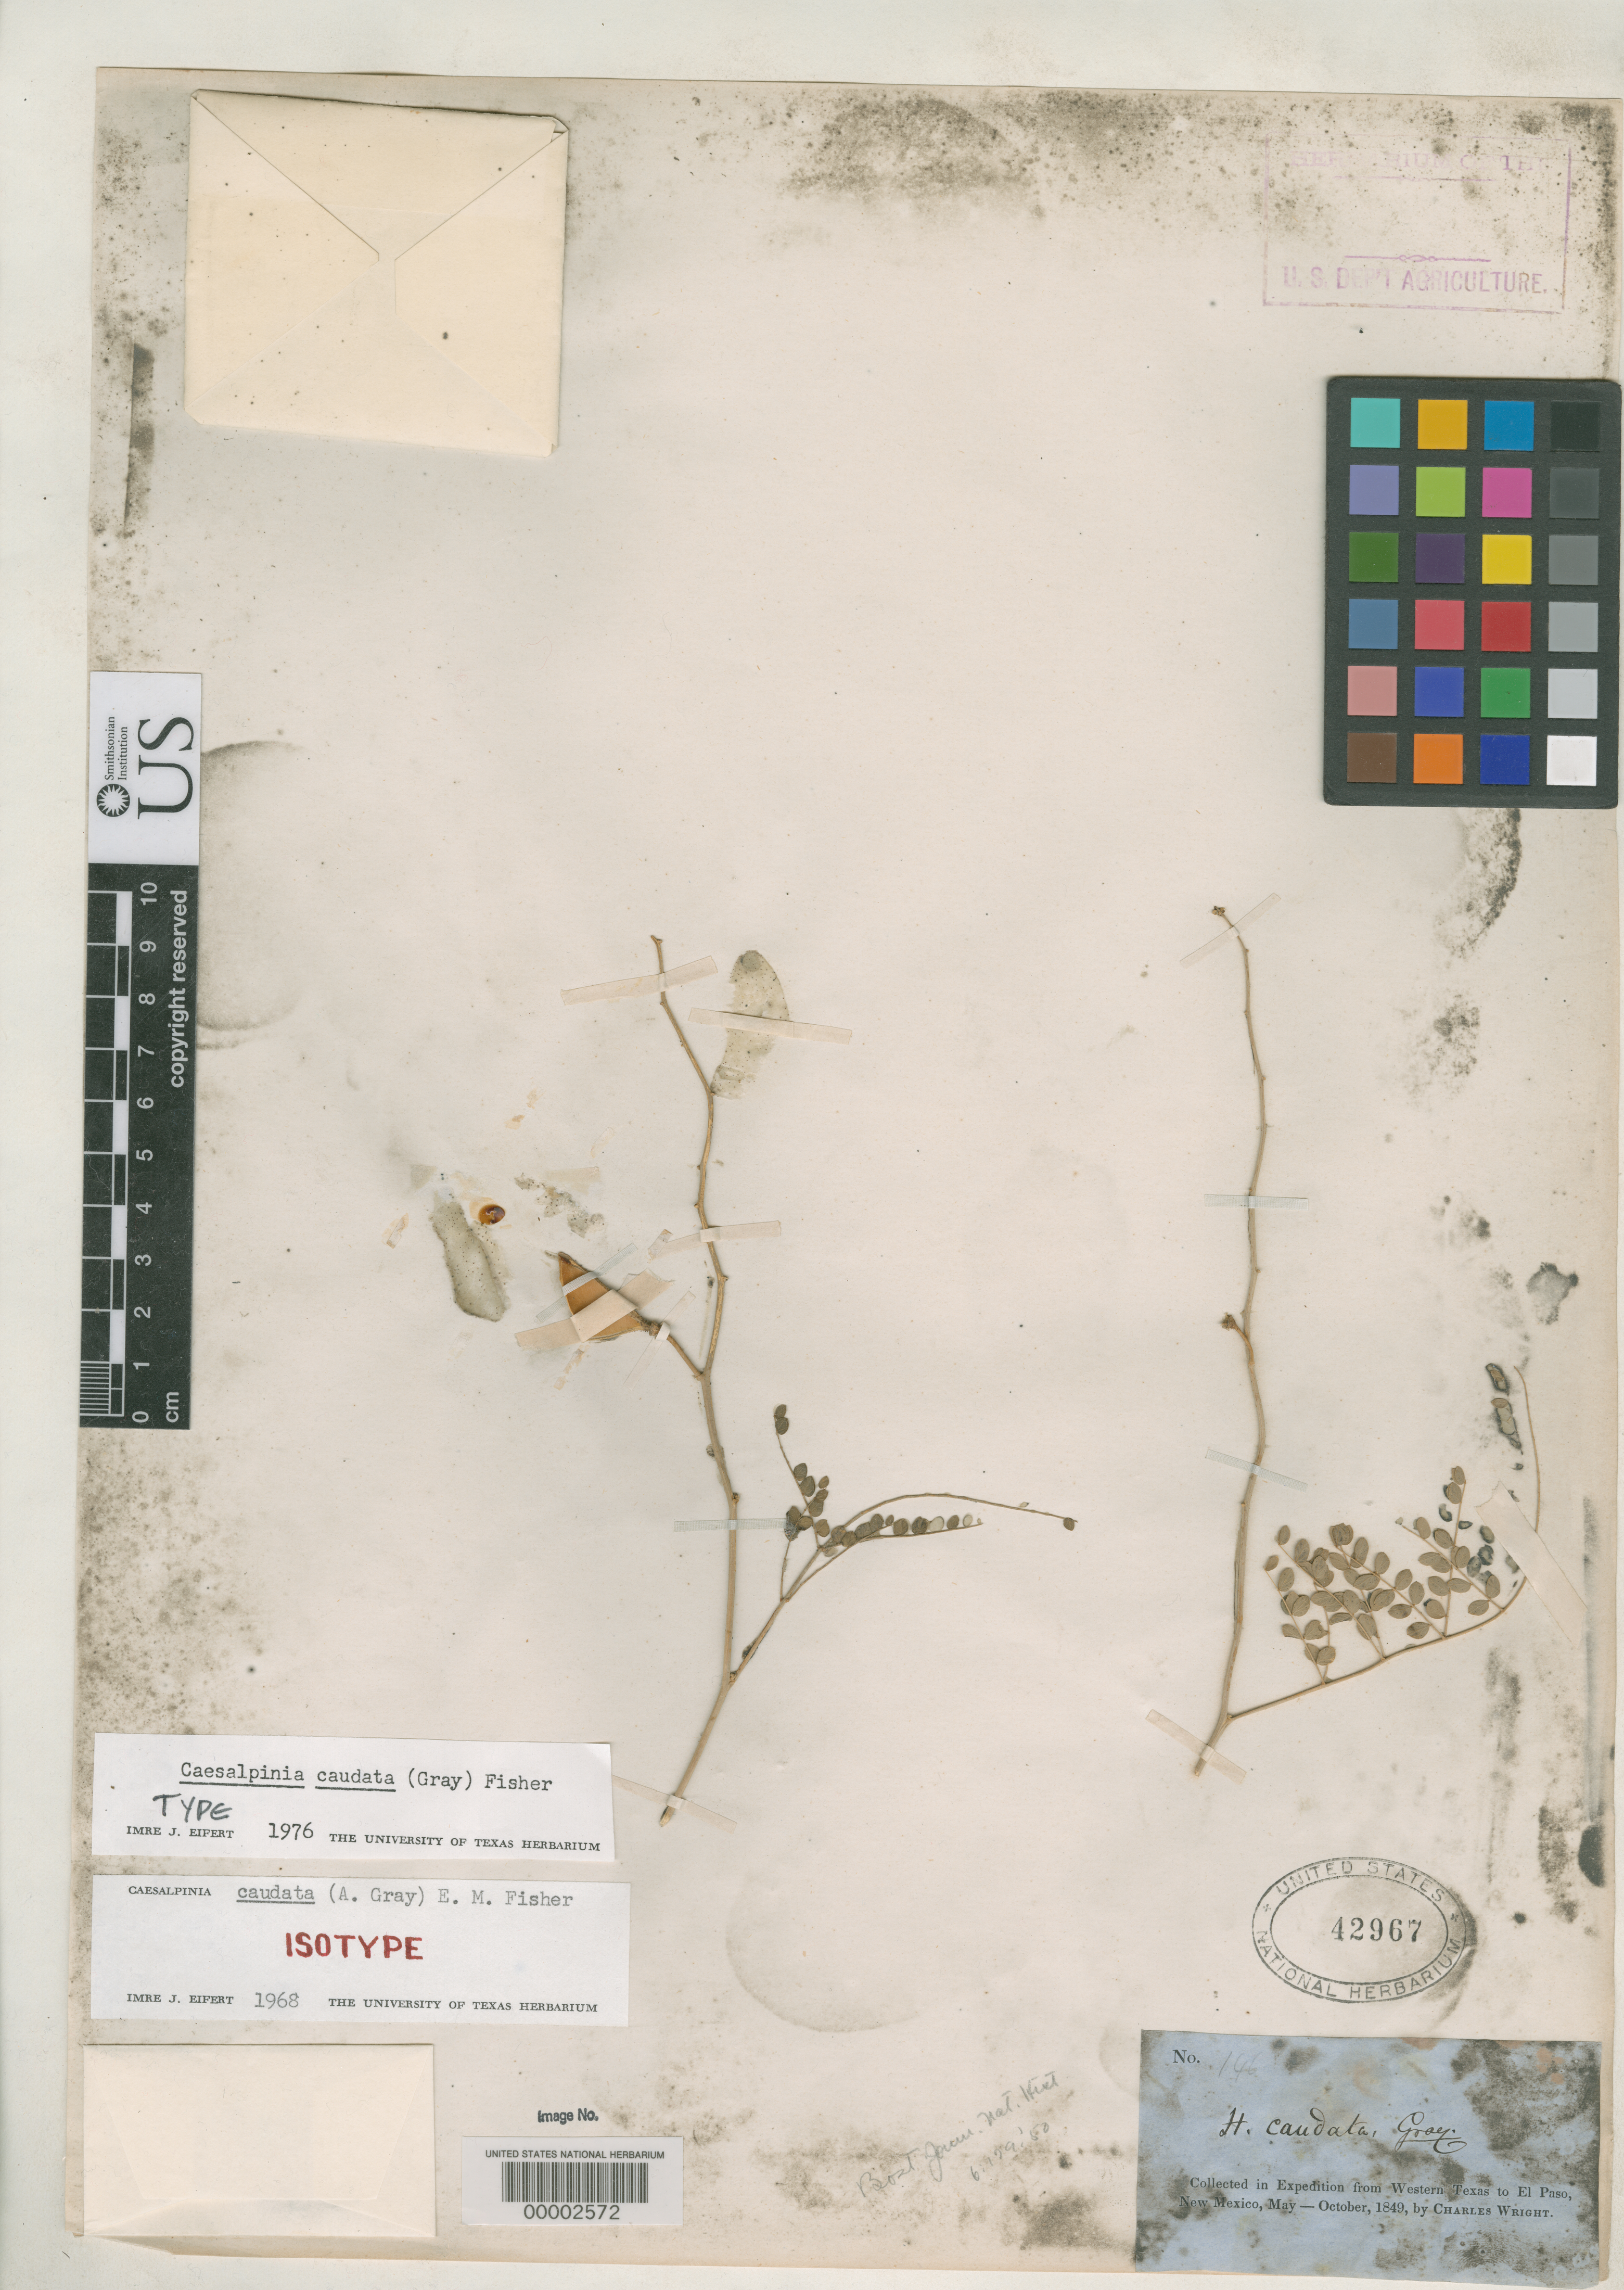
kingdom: Plantae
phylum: Tracheophyta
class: Magnoliopsida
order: Fabales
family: Fabaceae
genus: Hoffmannseggia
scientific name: Hoffmannseggia caudata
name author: A. Gray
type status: Possible Isotype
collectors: C. Wright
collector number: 146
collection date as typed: Oct 1849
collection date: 1849-10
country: United States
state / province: Texas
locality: Between Nueces and Rio Grande.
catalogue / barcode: US 42967